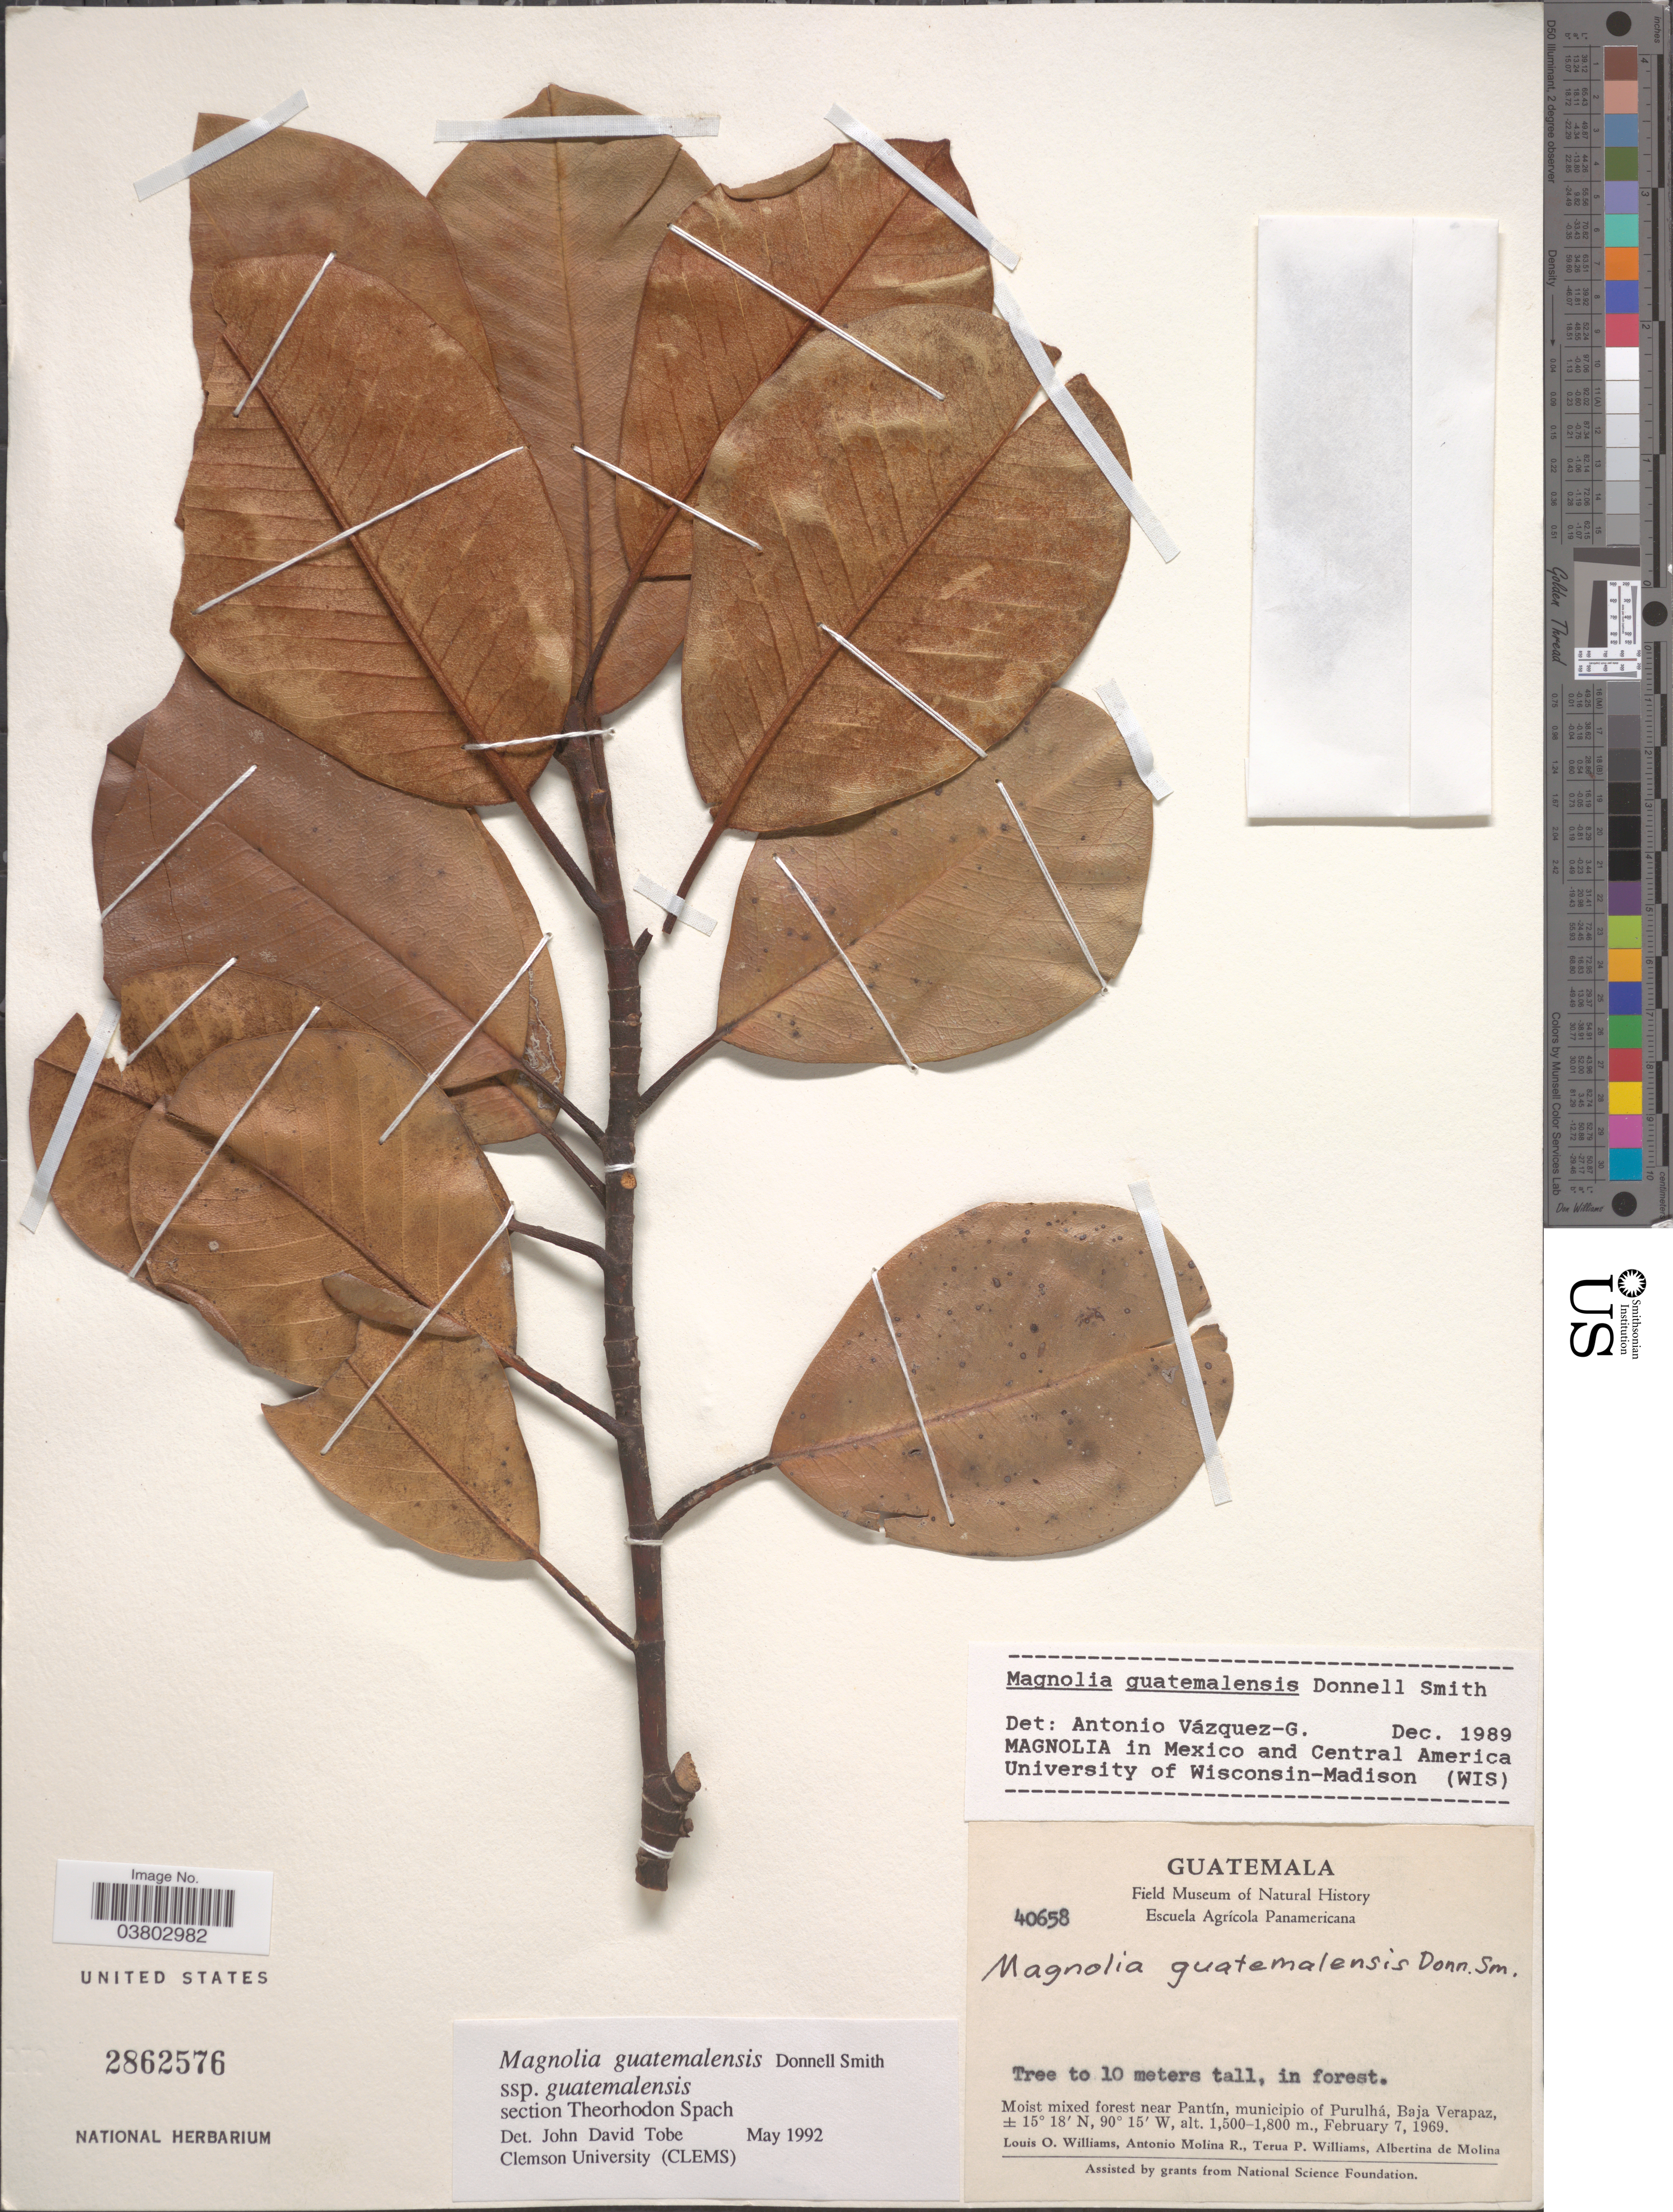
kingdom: Plantae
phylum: Tracheophyta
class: Magnoliopsida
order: Magnoliales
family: Magnoliaceae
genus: Magnolia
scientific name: Magnolia guatemalensis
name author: Donn. Sm.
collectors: L. O. Williams, A. Molina R., T. Williams & A. R. Molina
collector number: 40658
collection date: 1969-02-07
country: Guatemala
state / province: Baja Verapaz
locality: Near Pantín, municipio of Purulhá, Baja Verapaz.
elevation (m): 1500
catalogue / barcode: US 2862576